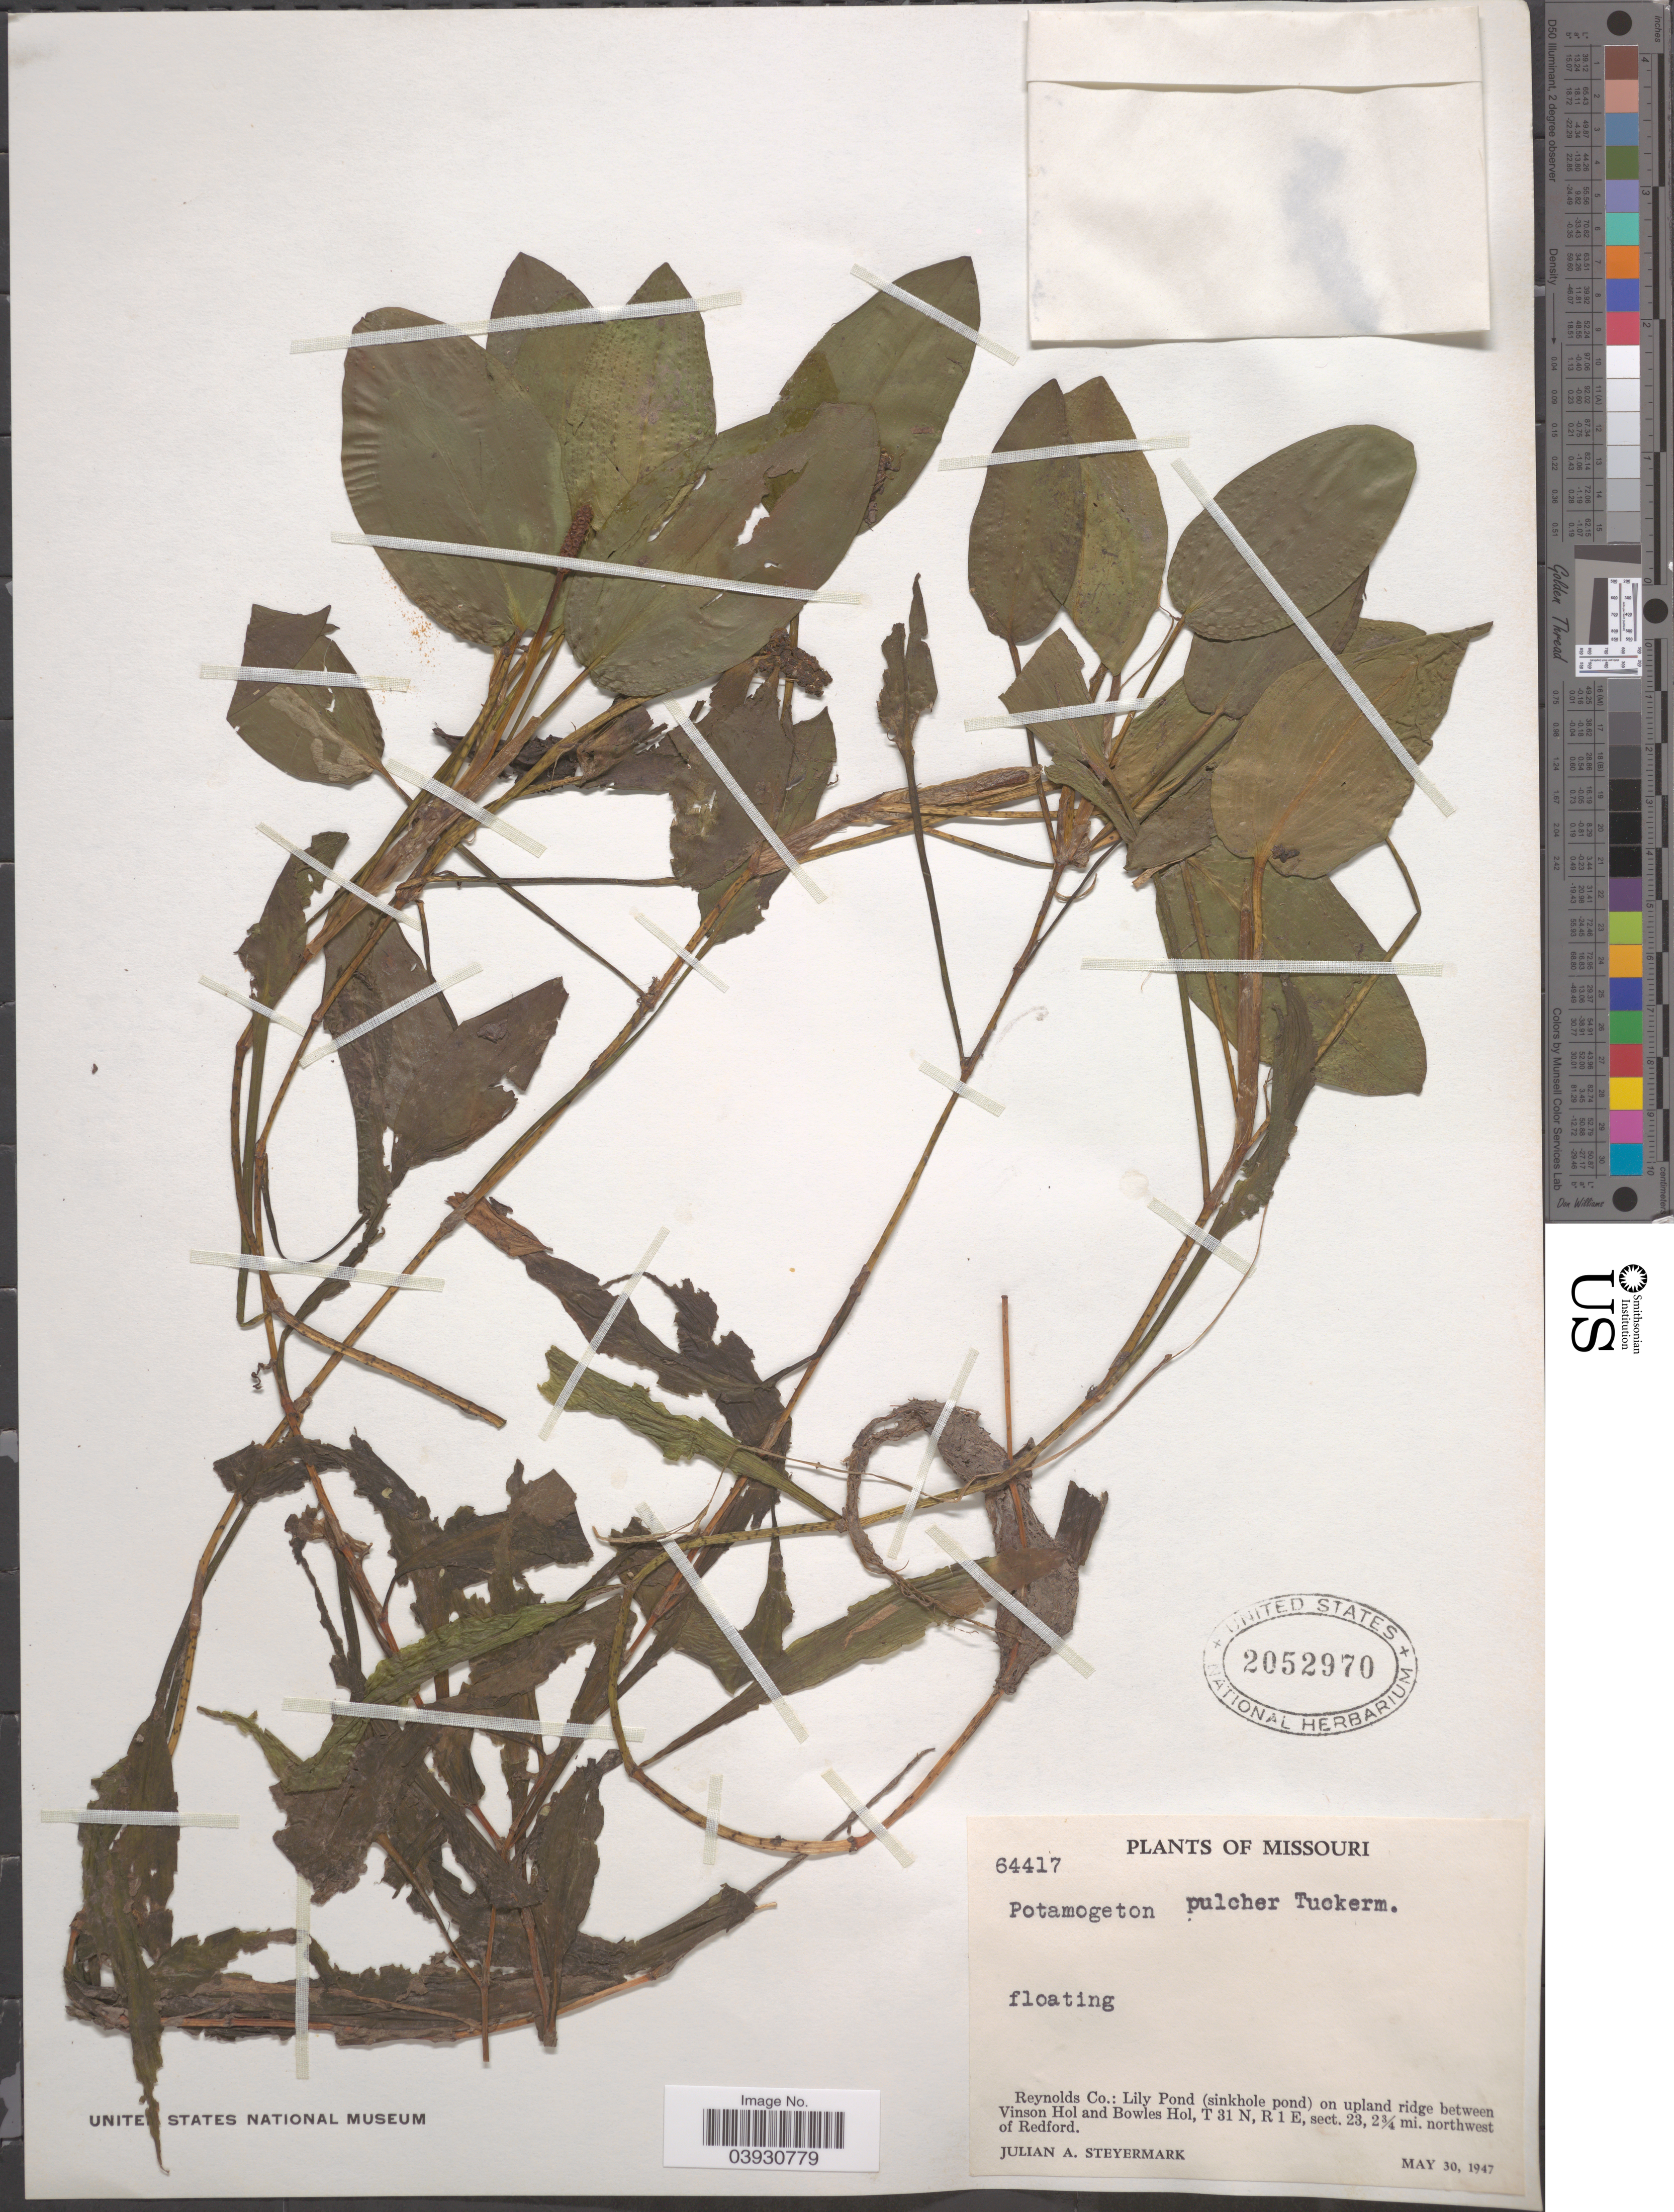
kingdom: Plantae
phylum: Tracheophyta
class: Liliopsida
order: Alismatales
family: Potamogetonaceae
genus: Potamogeton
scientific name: Potamogeton pulcher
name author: Tuck.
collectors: J. Steyermark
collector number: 64417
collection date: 1947-05-30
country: United States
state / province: Missouri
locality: Reynolds Co.: Lily Pond (sinkhole pond) on upland ridge between Vinson Hol and Bowles Hol, T 31 N, R 1 E, sect. 23, 2¾ mi. northwest of Redford.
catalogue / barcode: US 2052970